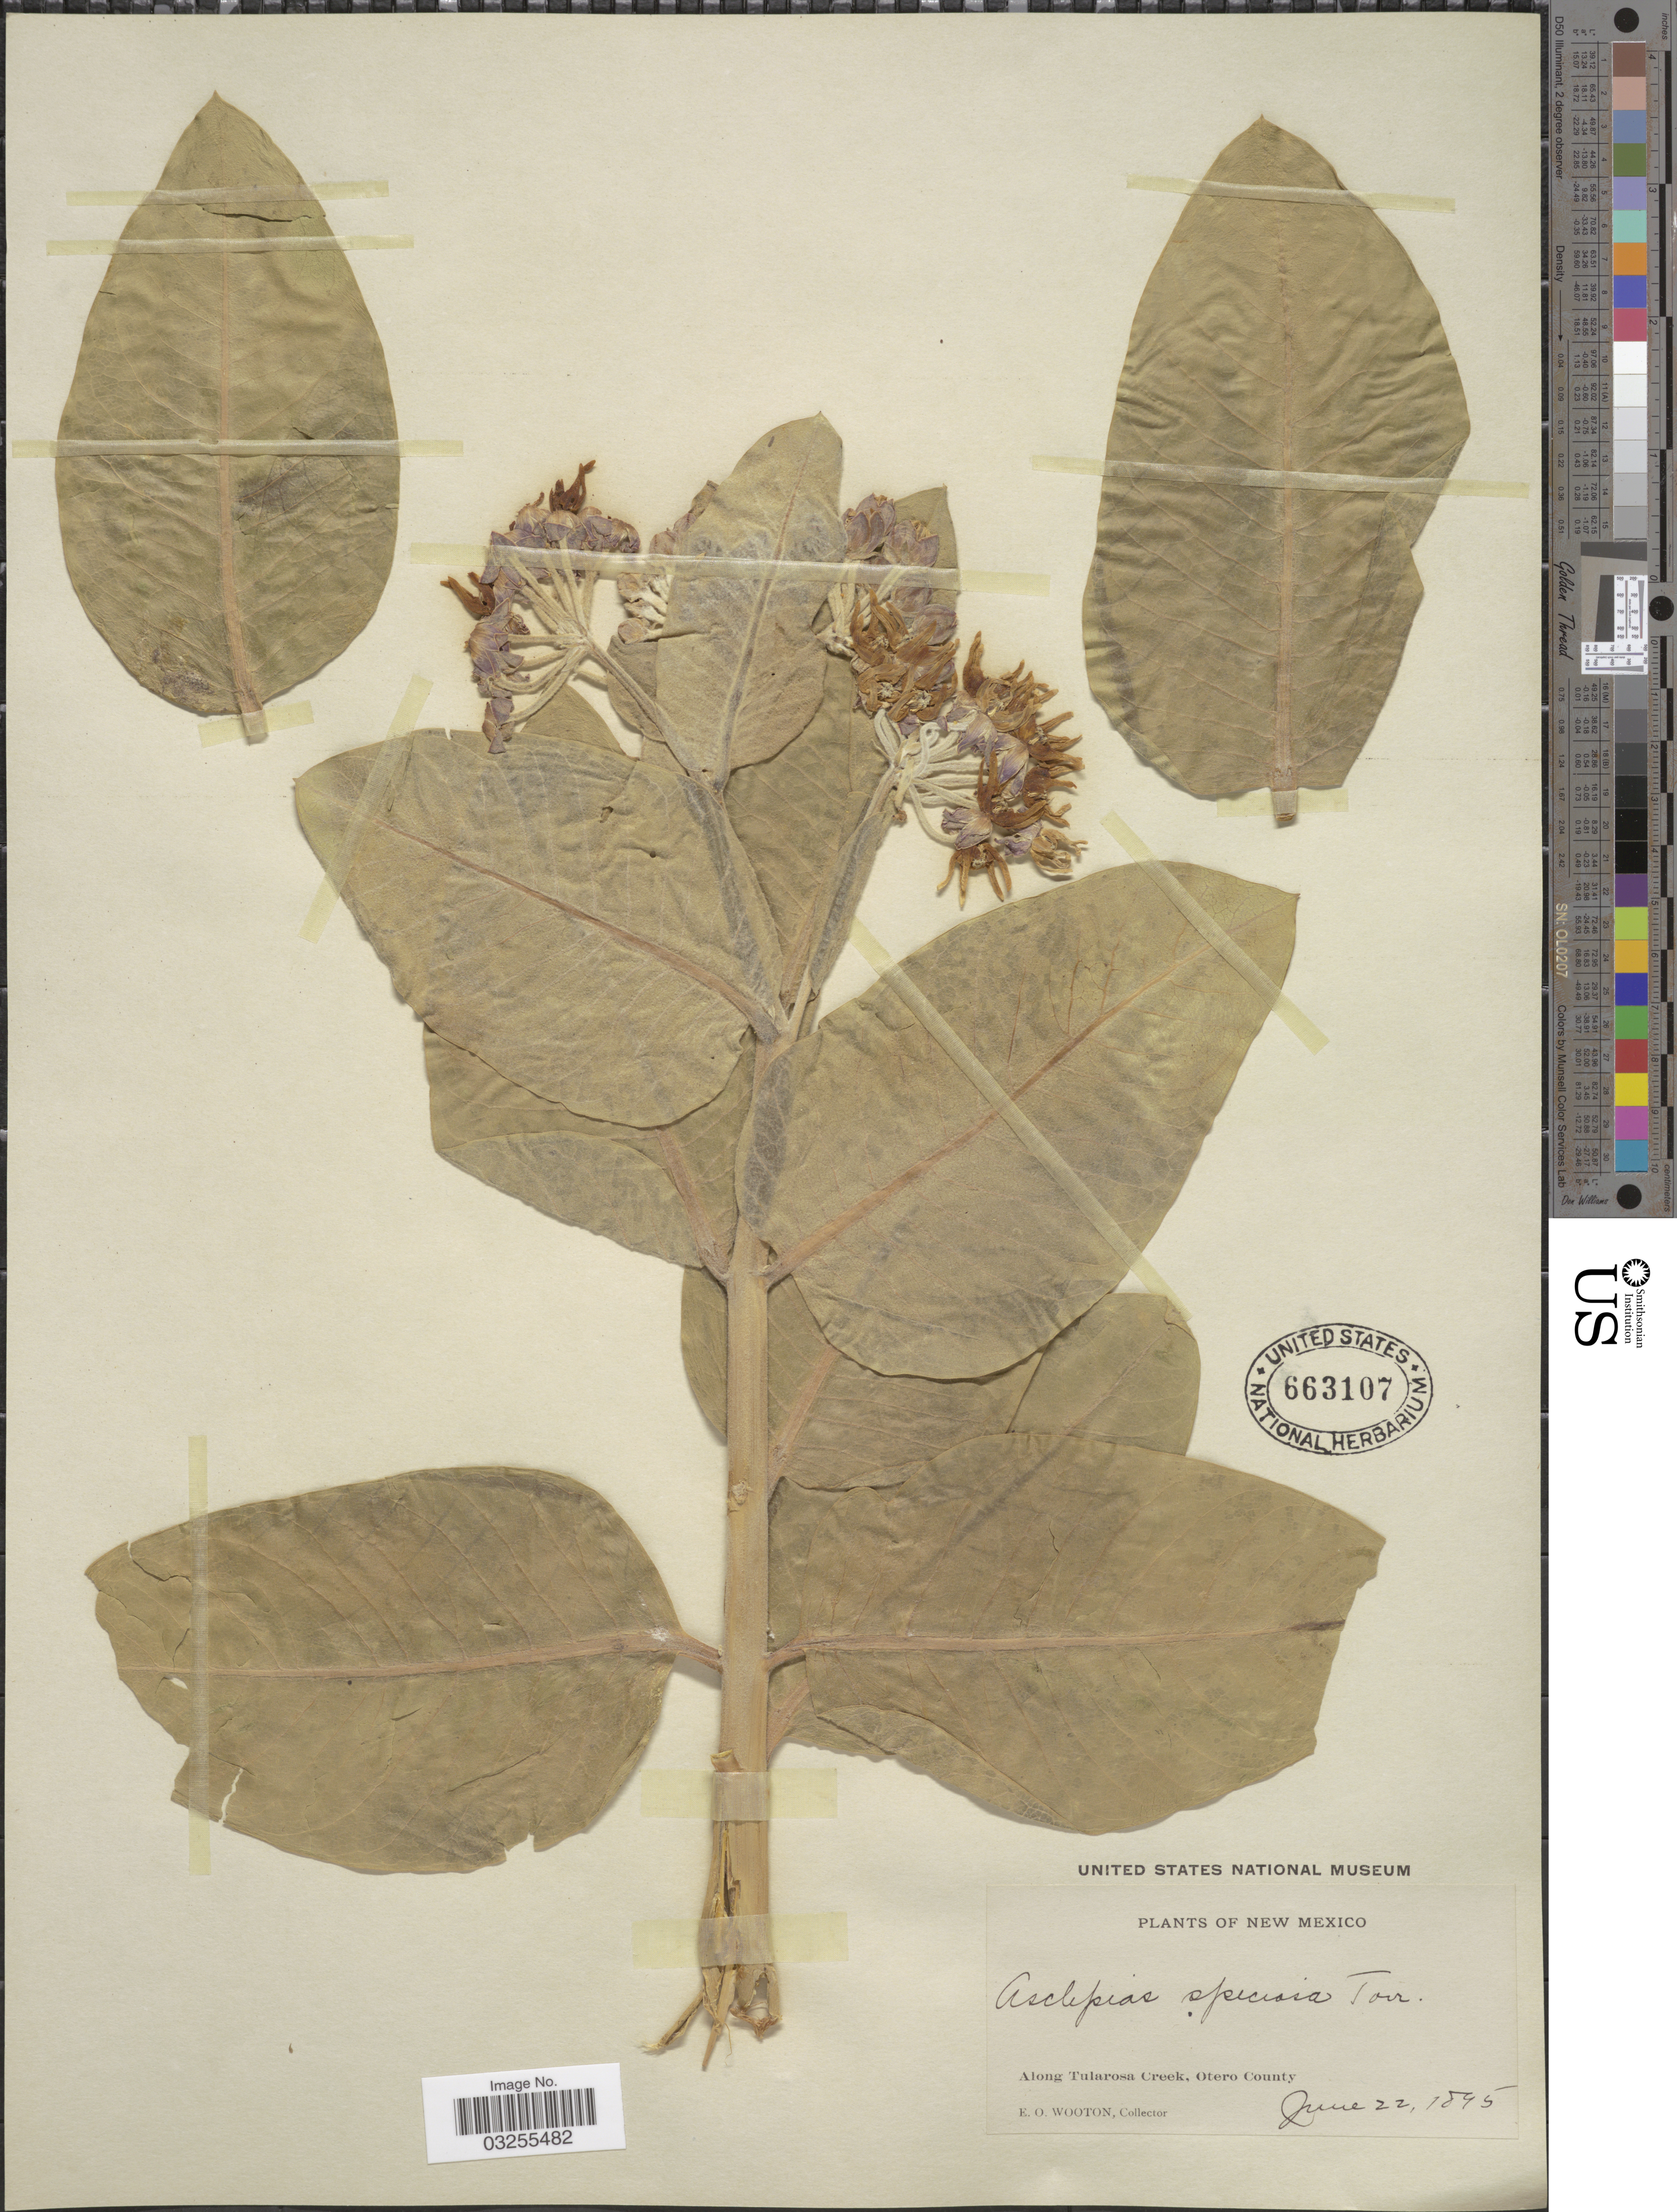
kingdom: Plantae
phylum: Tracheophyta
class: Magnoliopsida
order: Gentianales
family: Apocynaceae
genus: Asclepias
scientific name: Asclepias speciosa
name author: Torr.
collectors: E. O. Wooton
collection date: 1845-06-22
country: United States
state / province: New Mexico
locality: Along Tularosa Creek, Otero County.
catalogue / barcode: US 663107